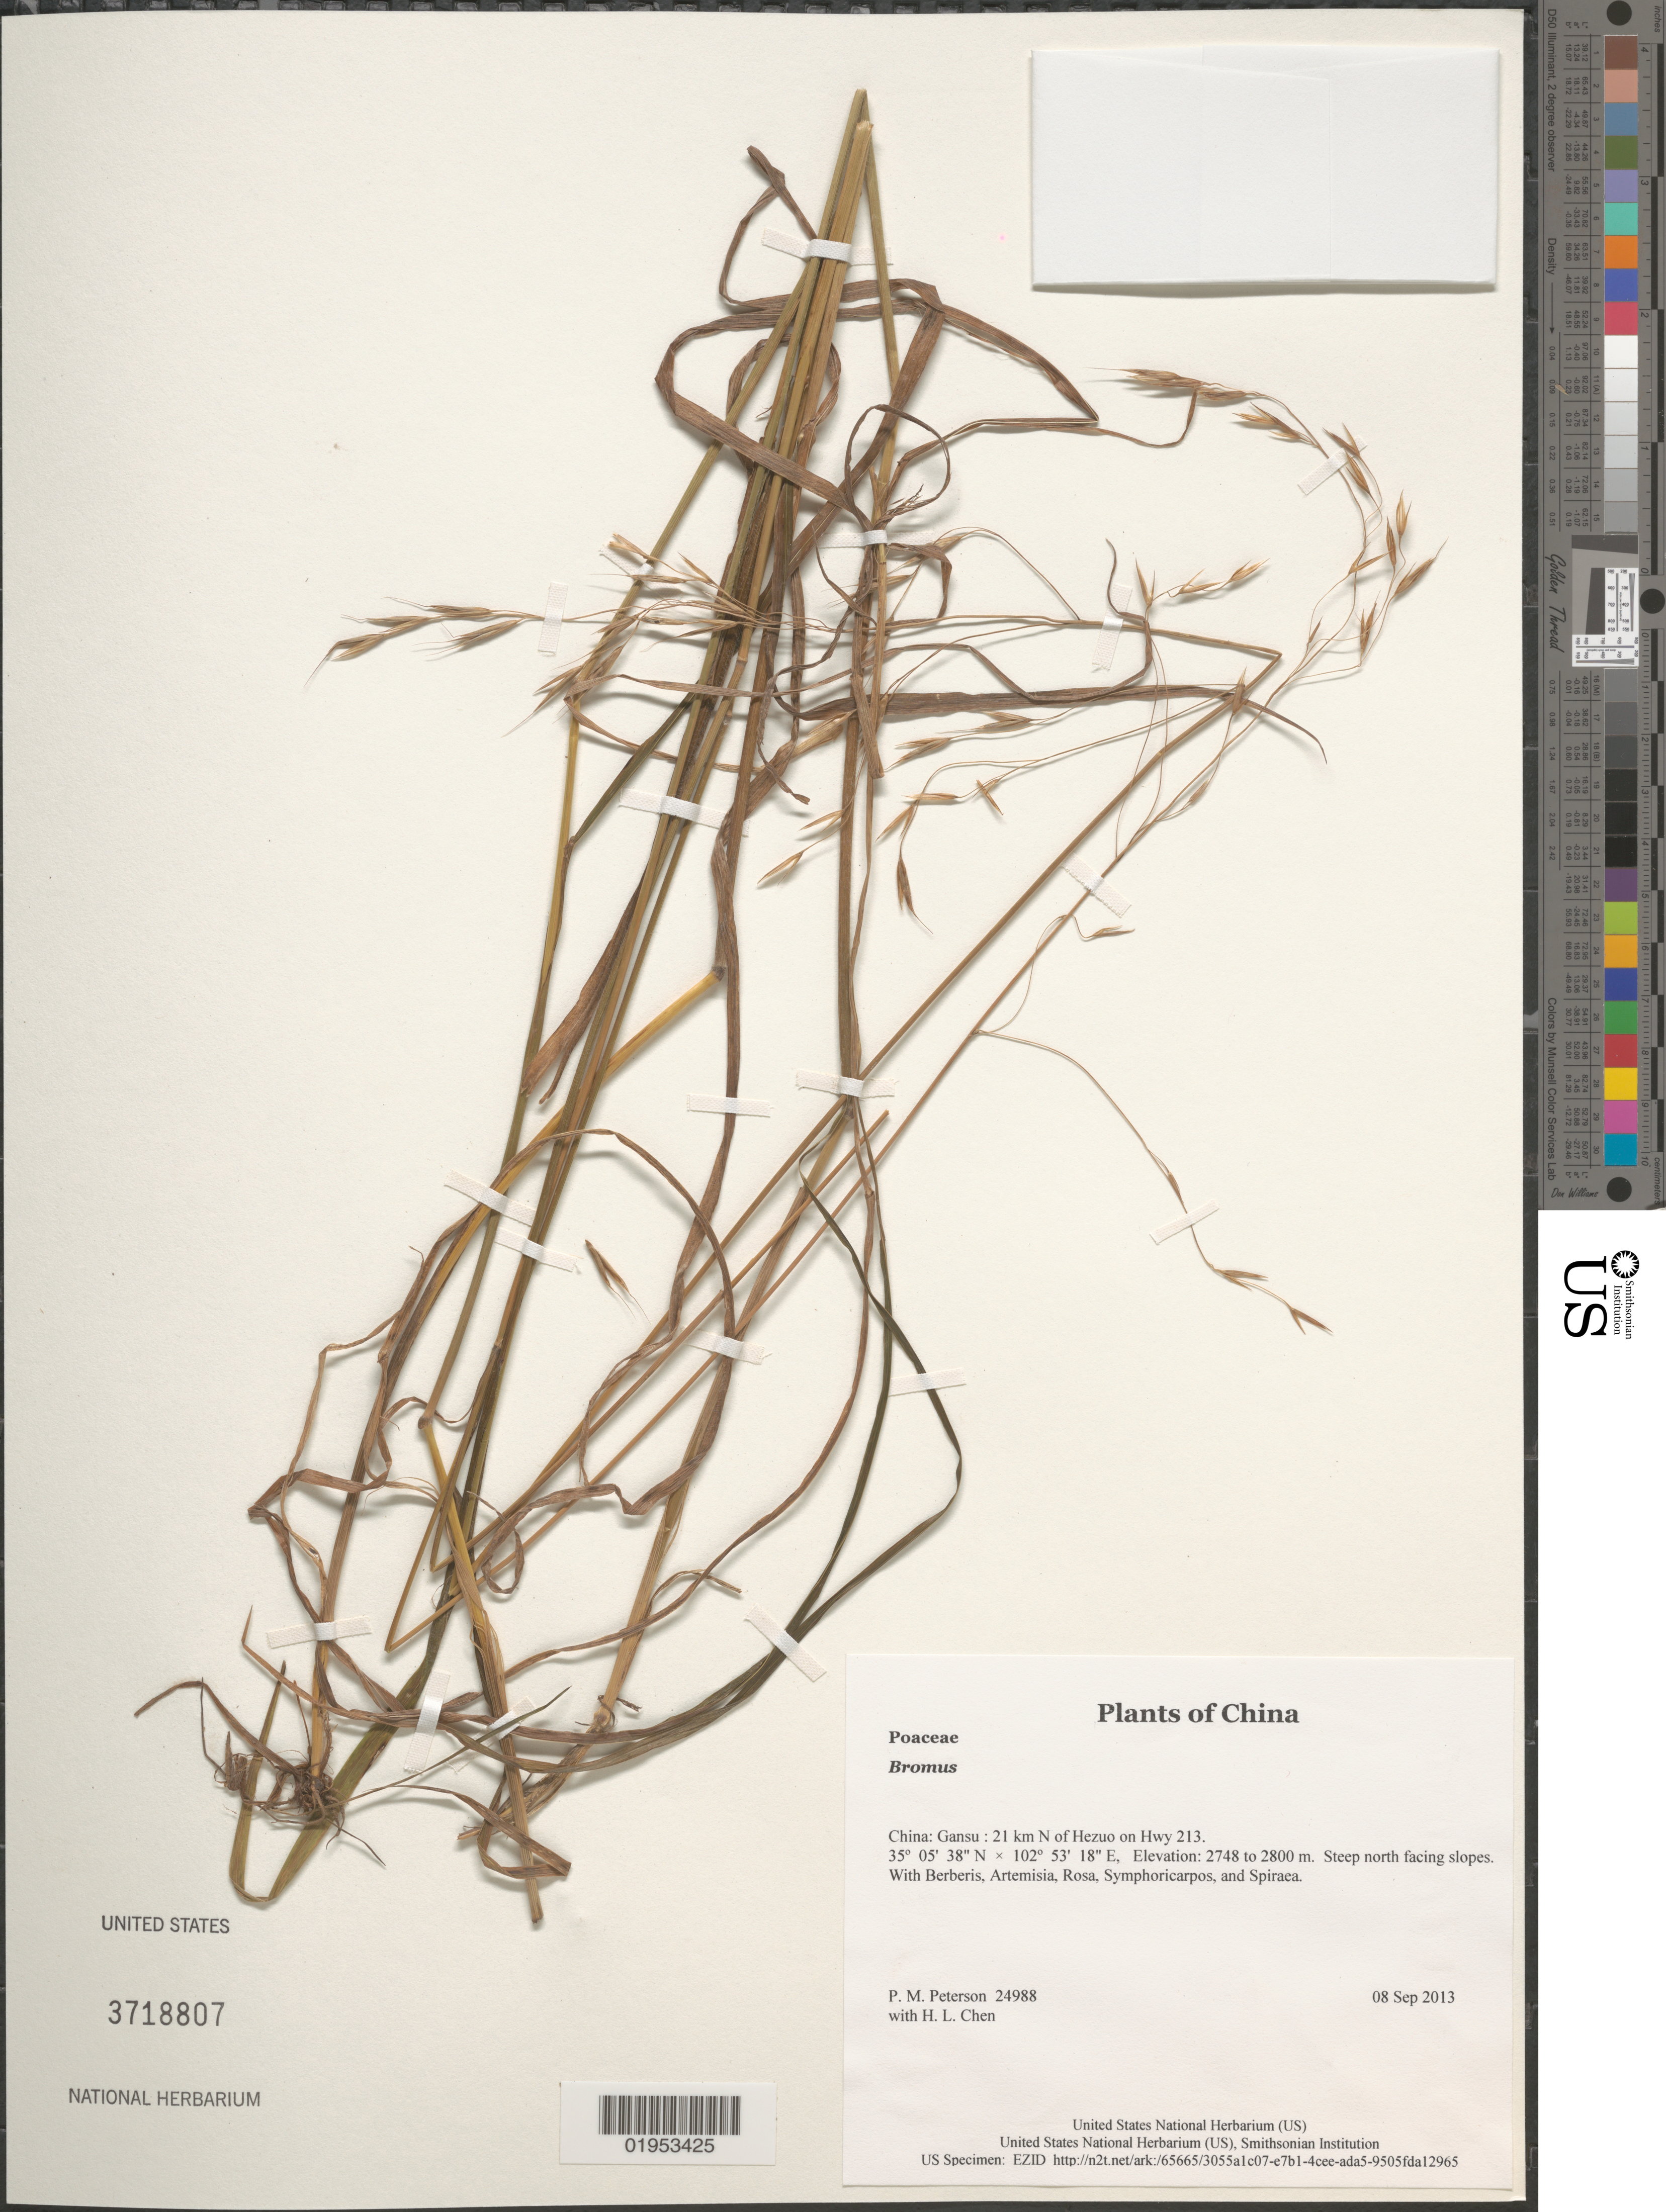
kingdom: Plantae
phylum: Tracheophyta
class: Liliopsida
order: Poales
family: Poaceae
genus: Bromus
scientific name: Bromus sp.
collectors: P. M. Peterson & H. L. Chen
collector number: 24988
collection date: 2013-09-08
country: China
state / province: Gansu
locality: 21 km N of Hezuo on Hwy 213.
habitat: Steep north facing slopes.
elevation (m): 2748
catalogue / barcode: US 3718807